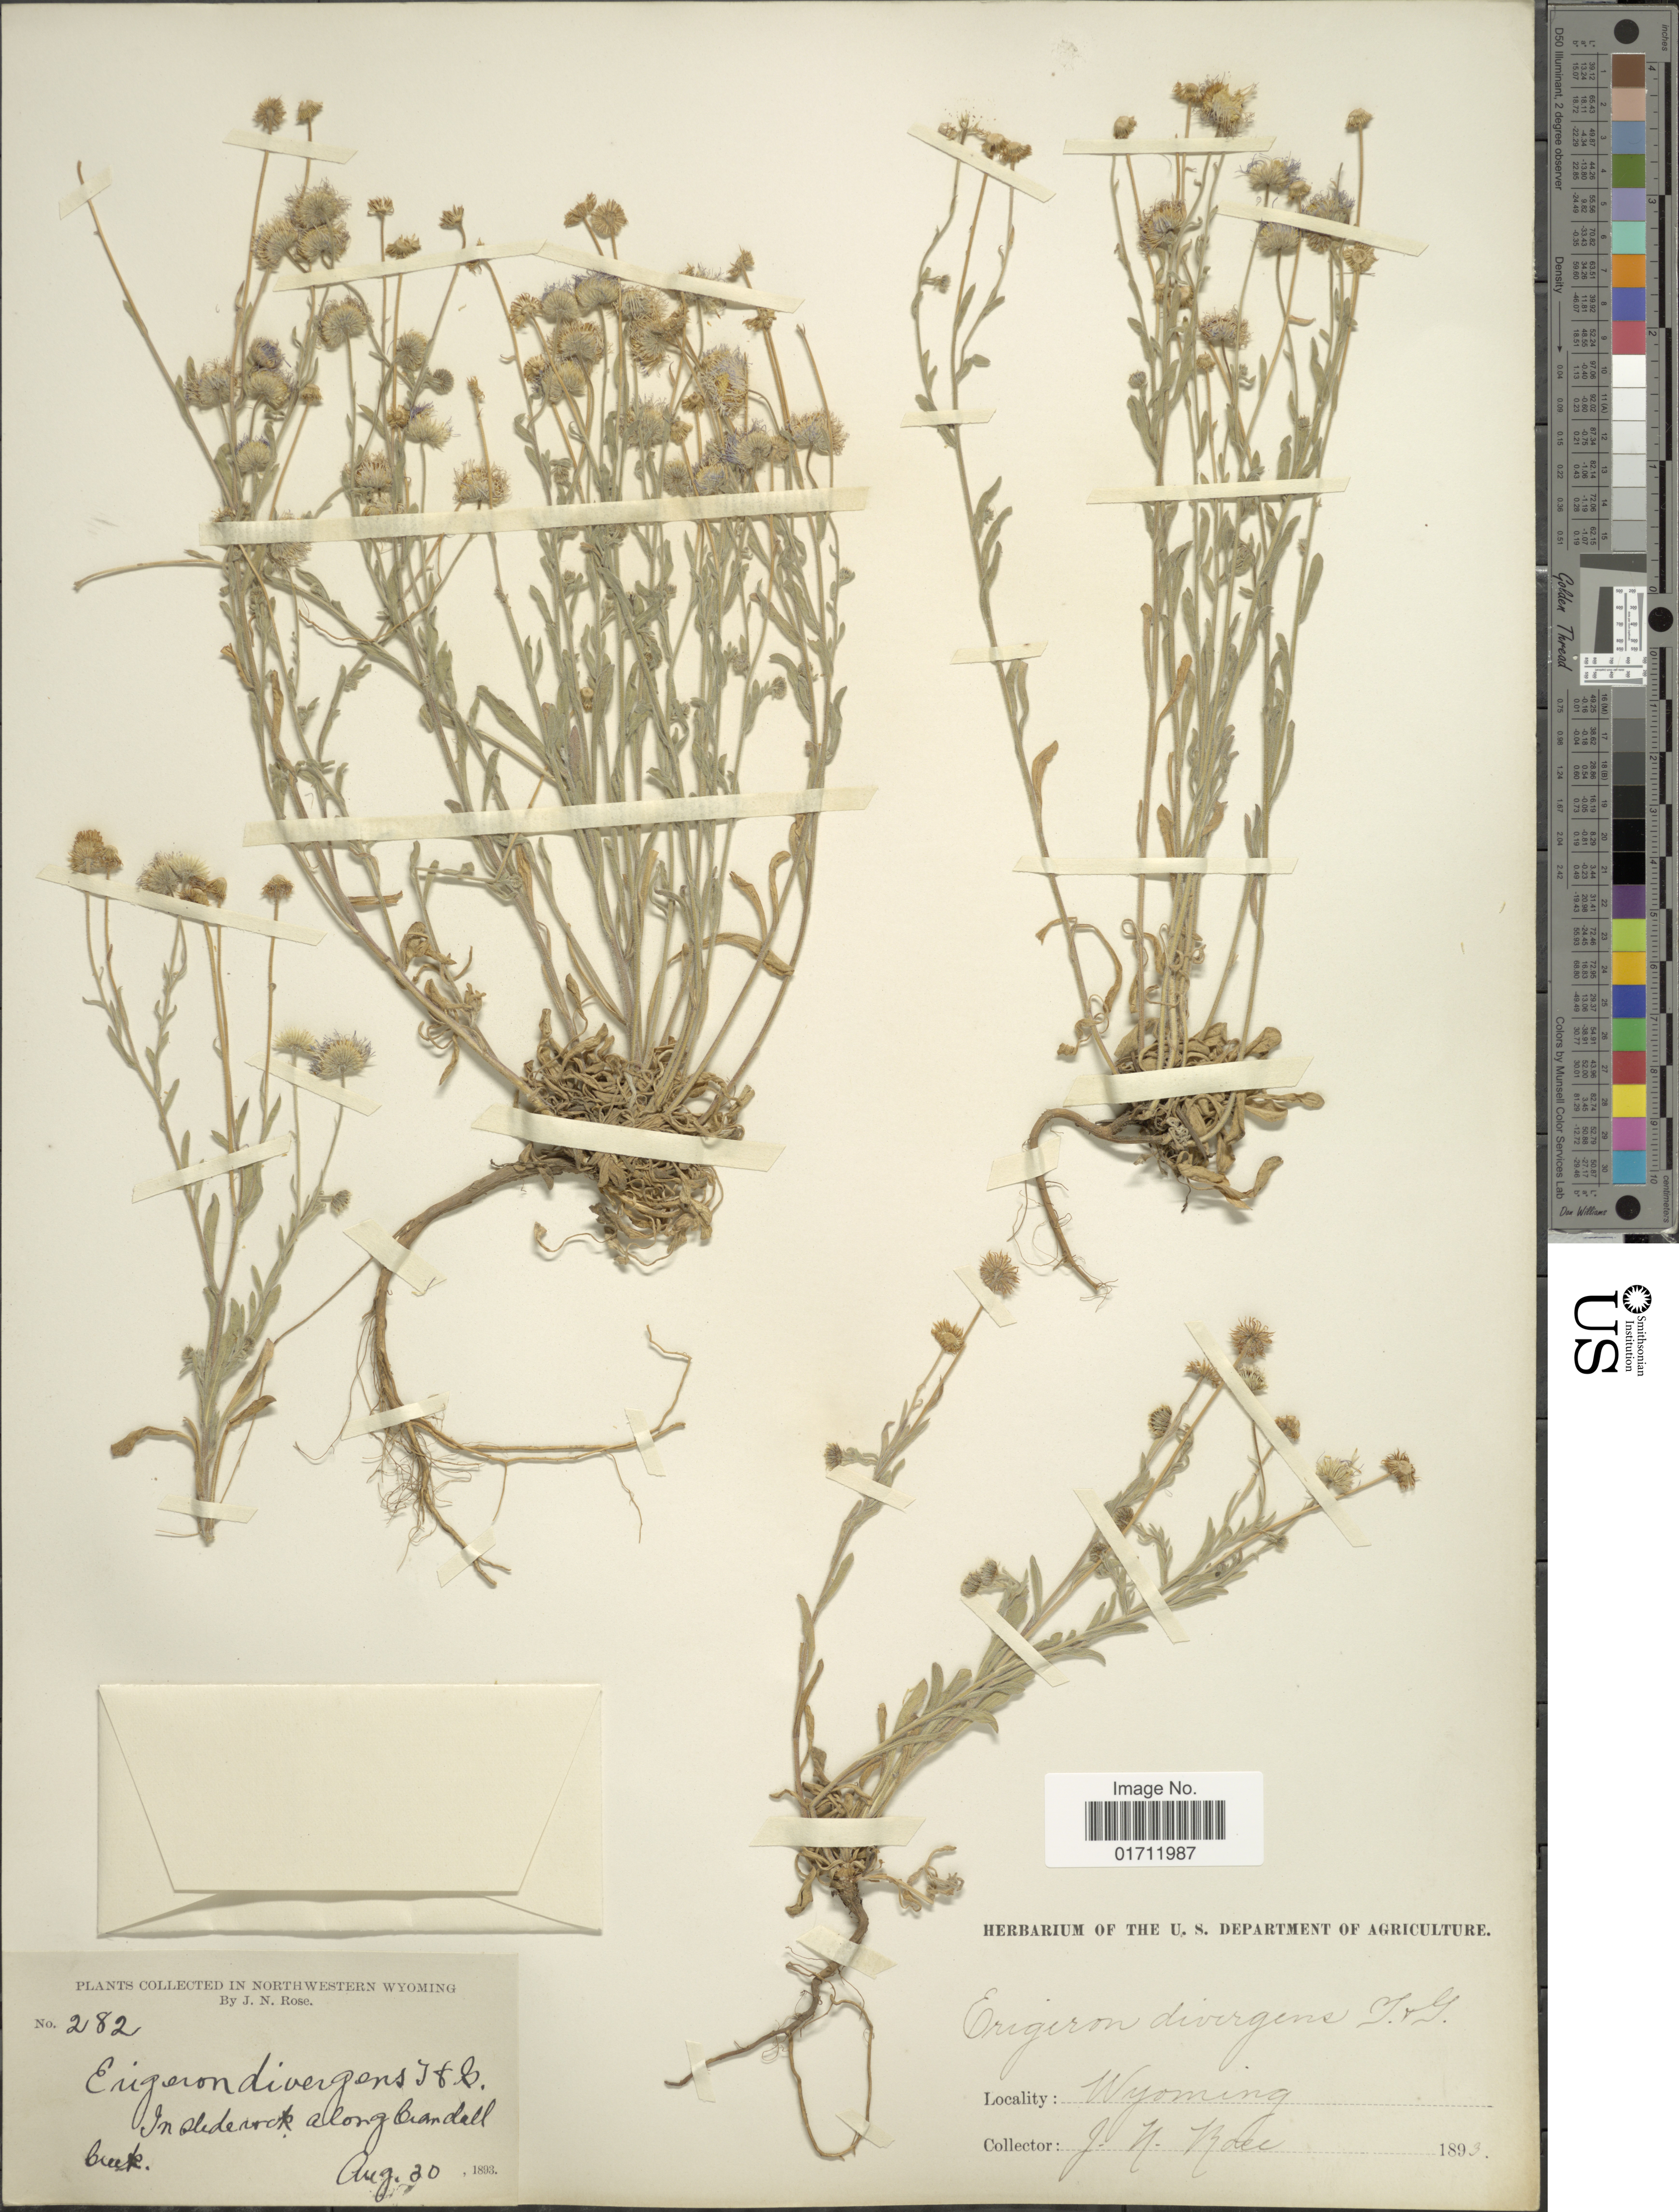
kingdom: Plantae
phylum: Tracheophyta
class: Magnoliopsida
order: Asterales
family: Asteraceae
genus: Erigeron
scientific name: Erigeron divergens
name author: Torr. & A. Gray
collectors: J. N. Rose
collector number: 282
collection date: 1893-08-30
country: United States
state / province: Wyoming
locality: Northwestern Wyoming, along Crandall Creek.